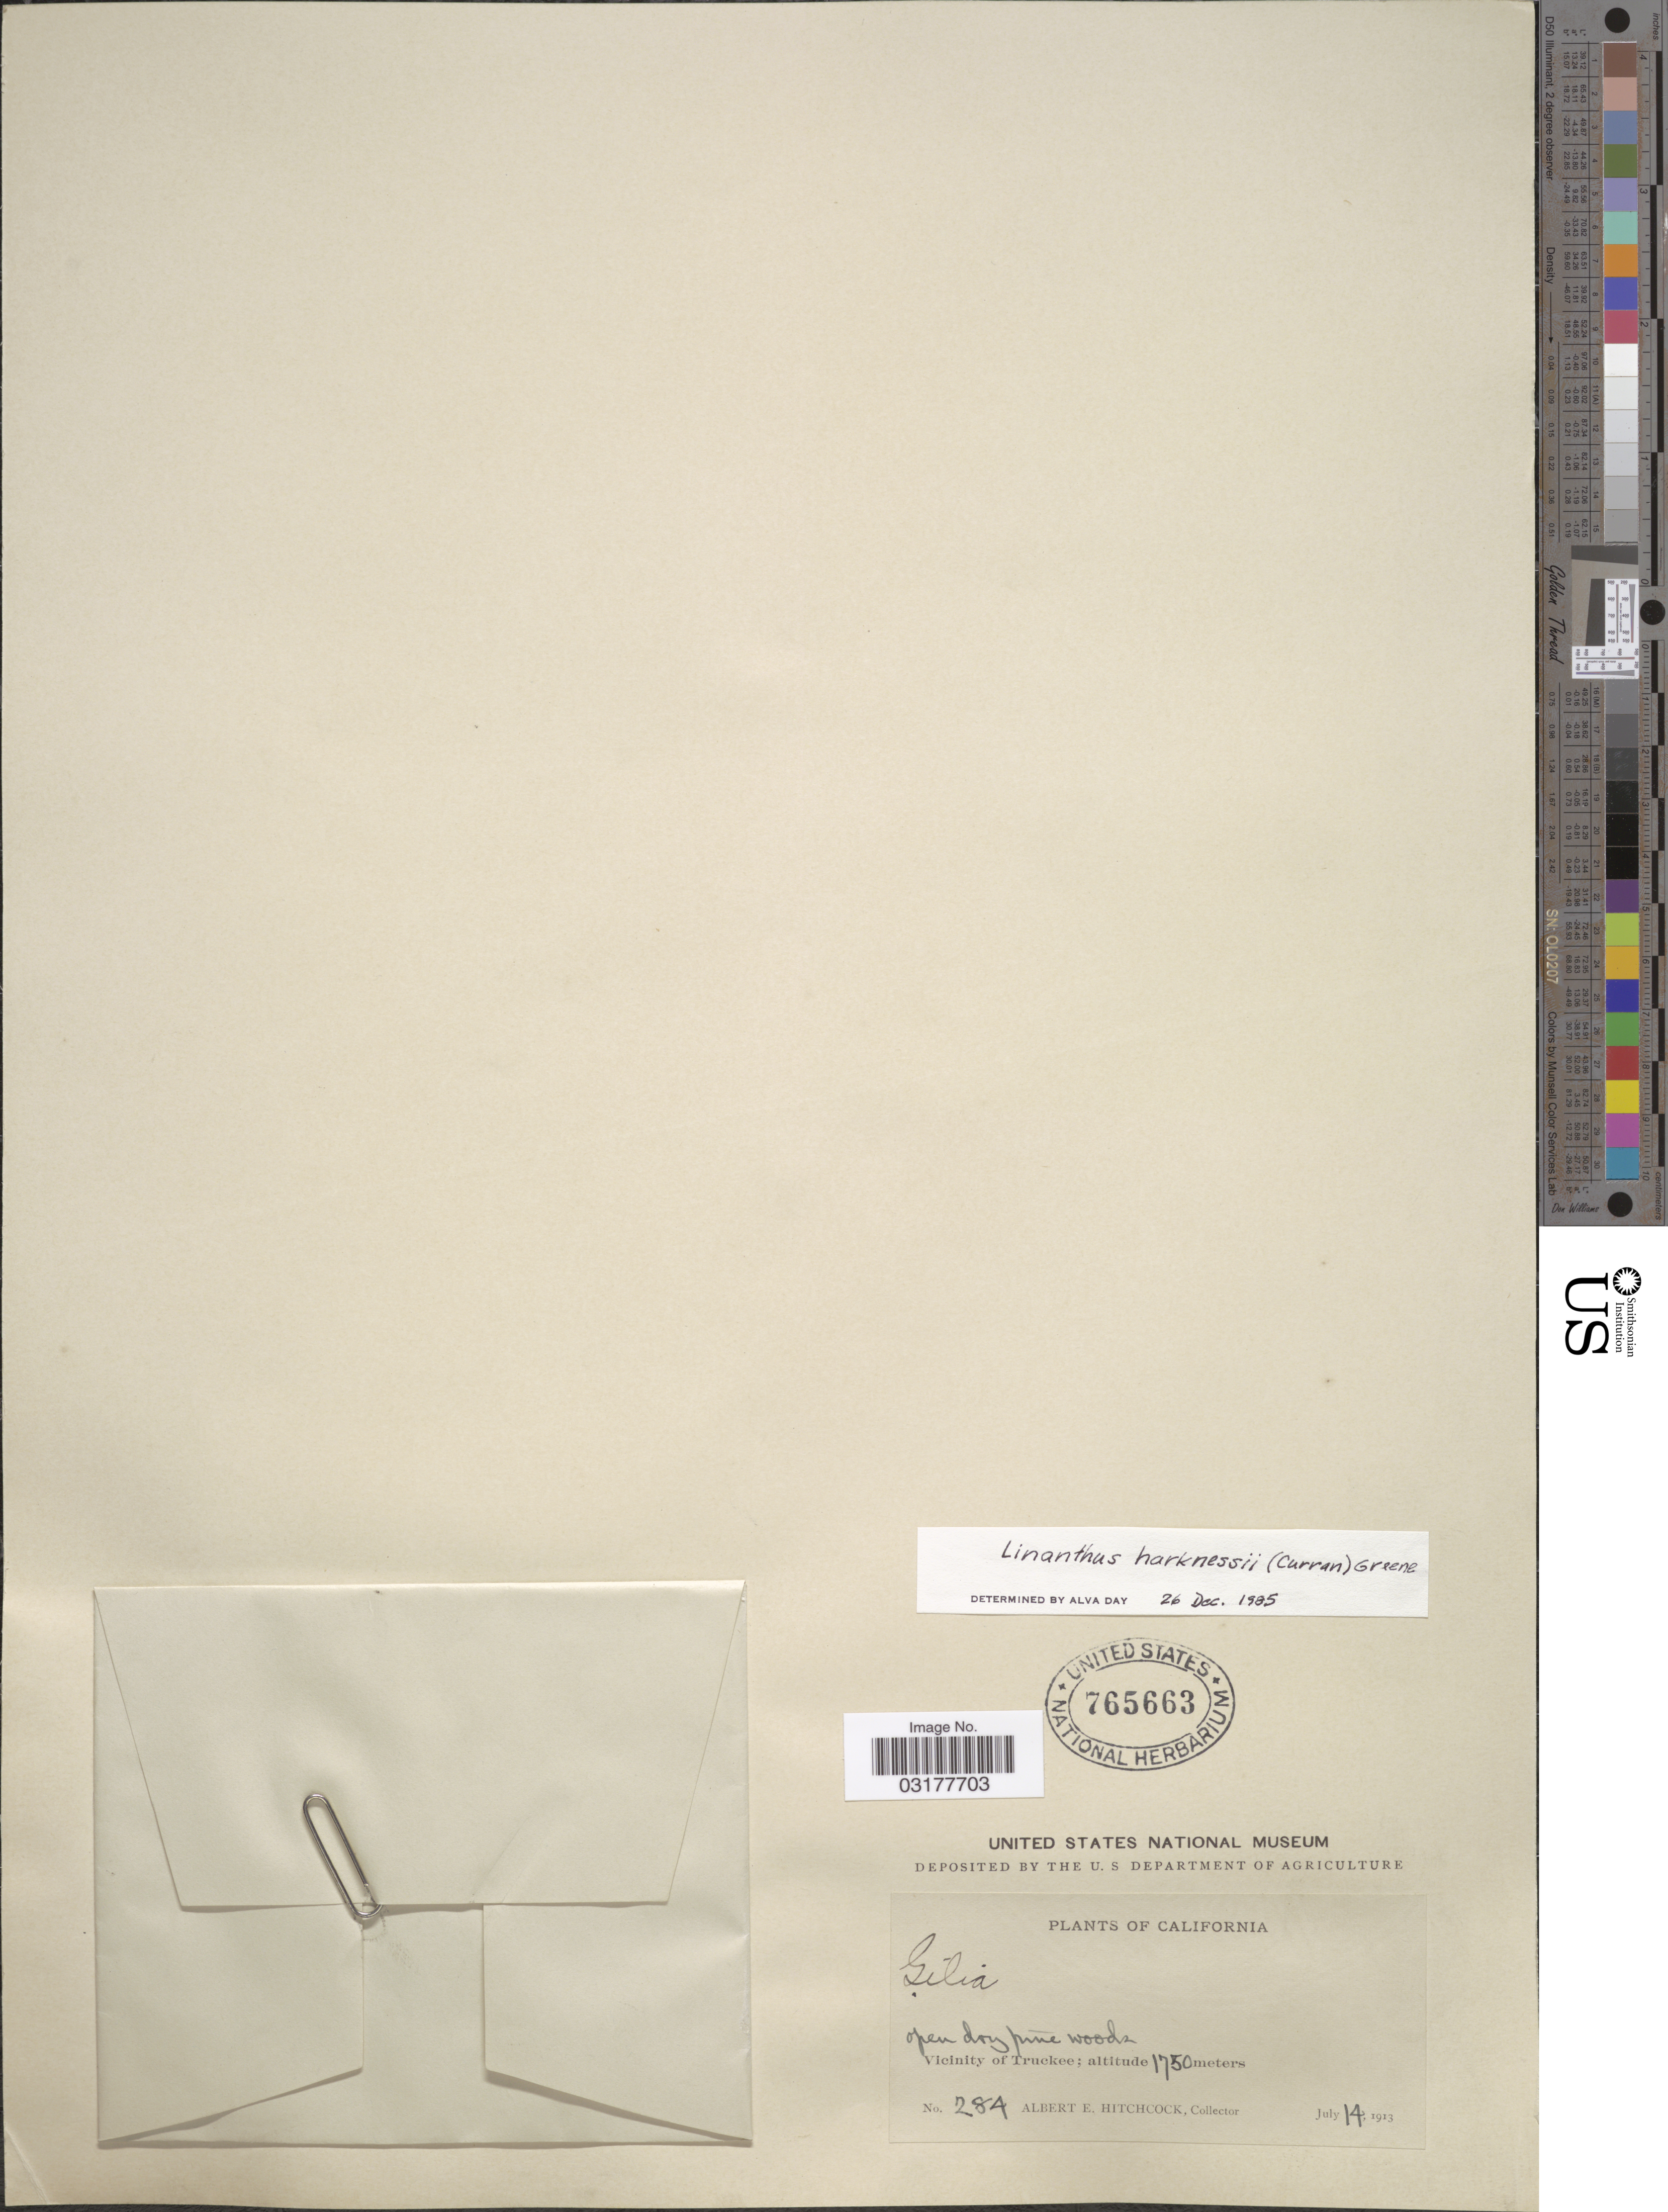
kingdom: Plantae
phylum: Tracheophyta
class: Magnoliopsida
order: Ericales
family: Polemoniaceae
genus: Leptosiphon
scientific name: Leptosiphon harknessii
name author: (Curran) J.M. Porter & L.A. Johnson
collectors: A. Hitchcock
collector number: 284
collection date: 1913-07-14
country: United States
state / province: California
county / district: Nevada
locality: Vicinity of Truckee.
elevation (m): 1750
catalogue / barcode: US 765663